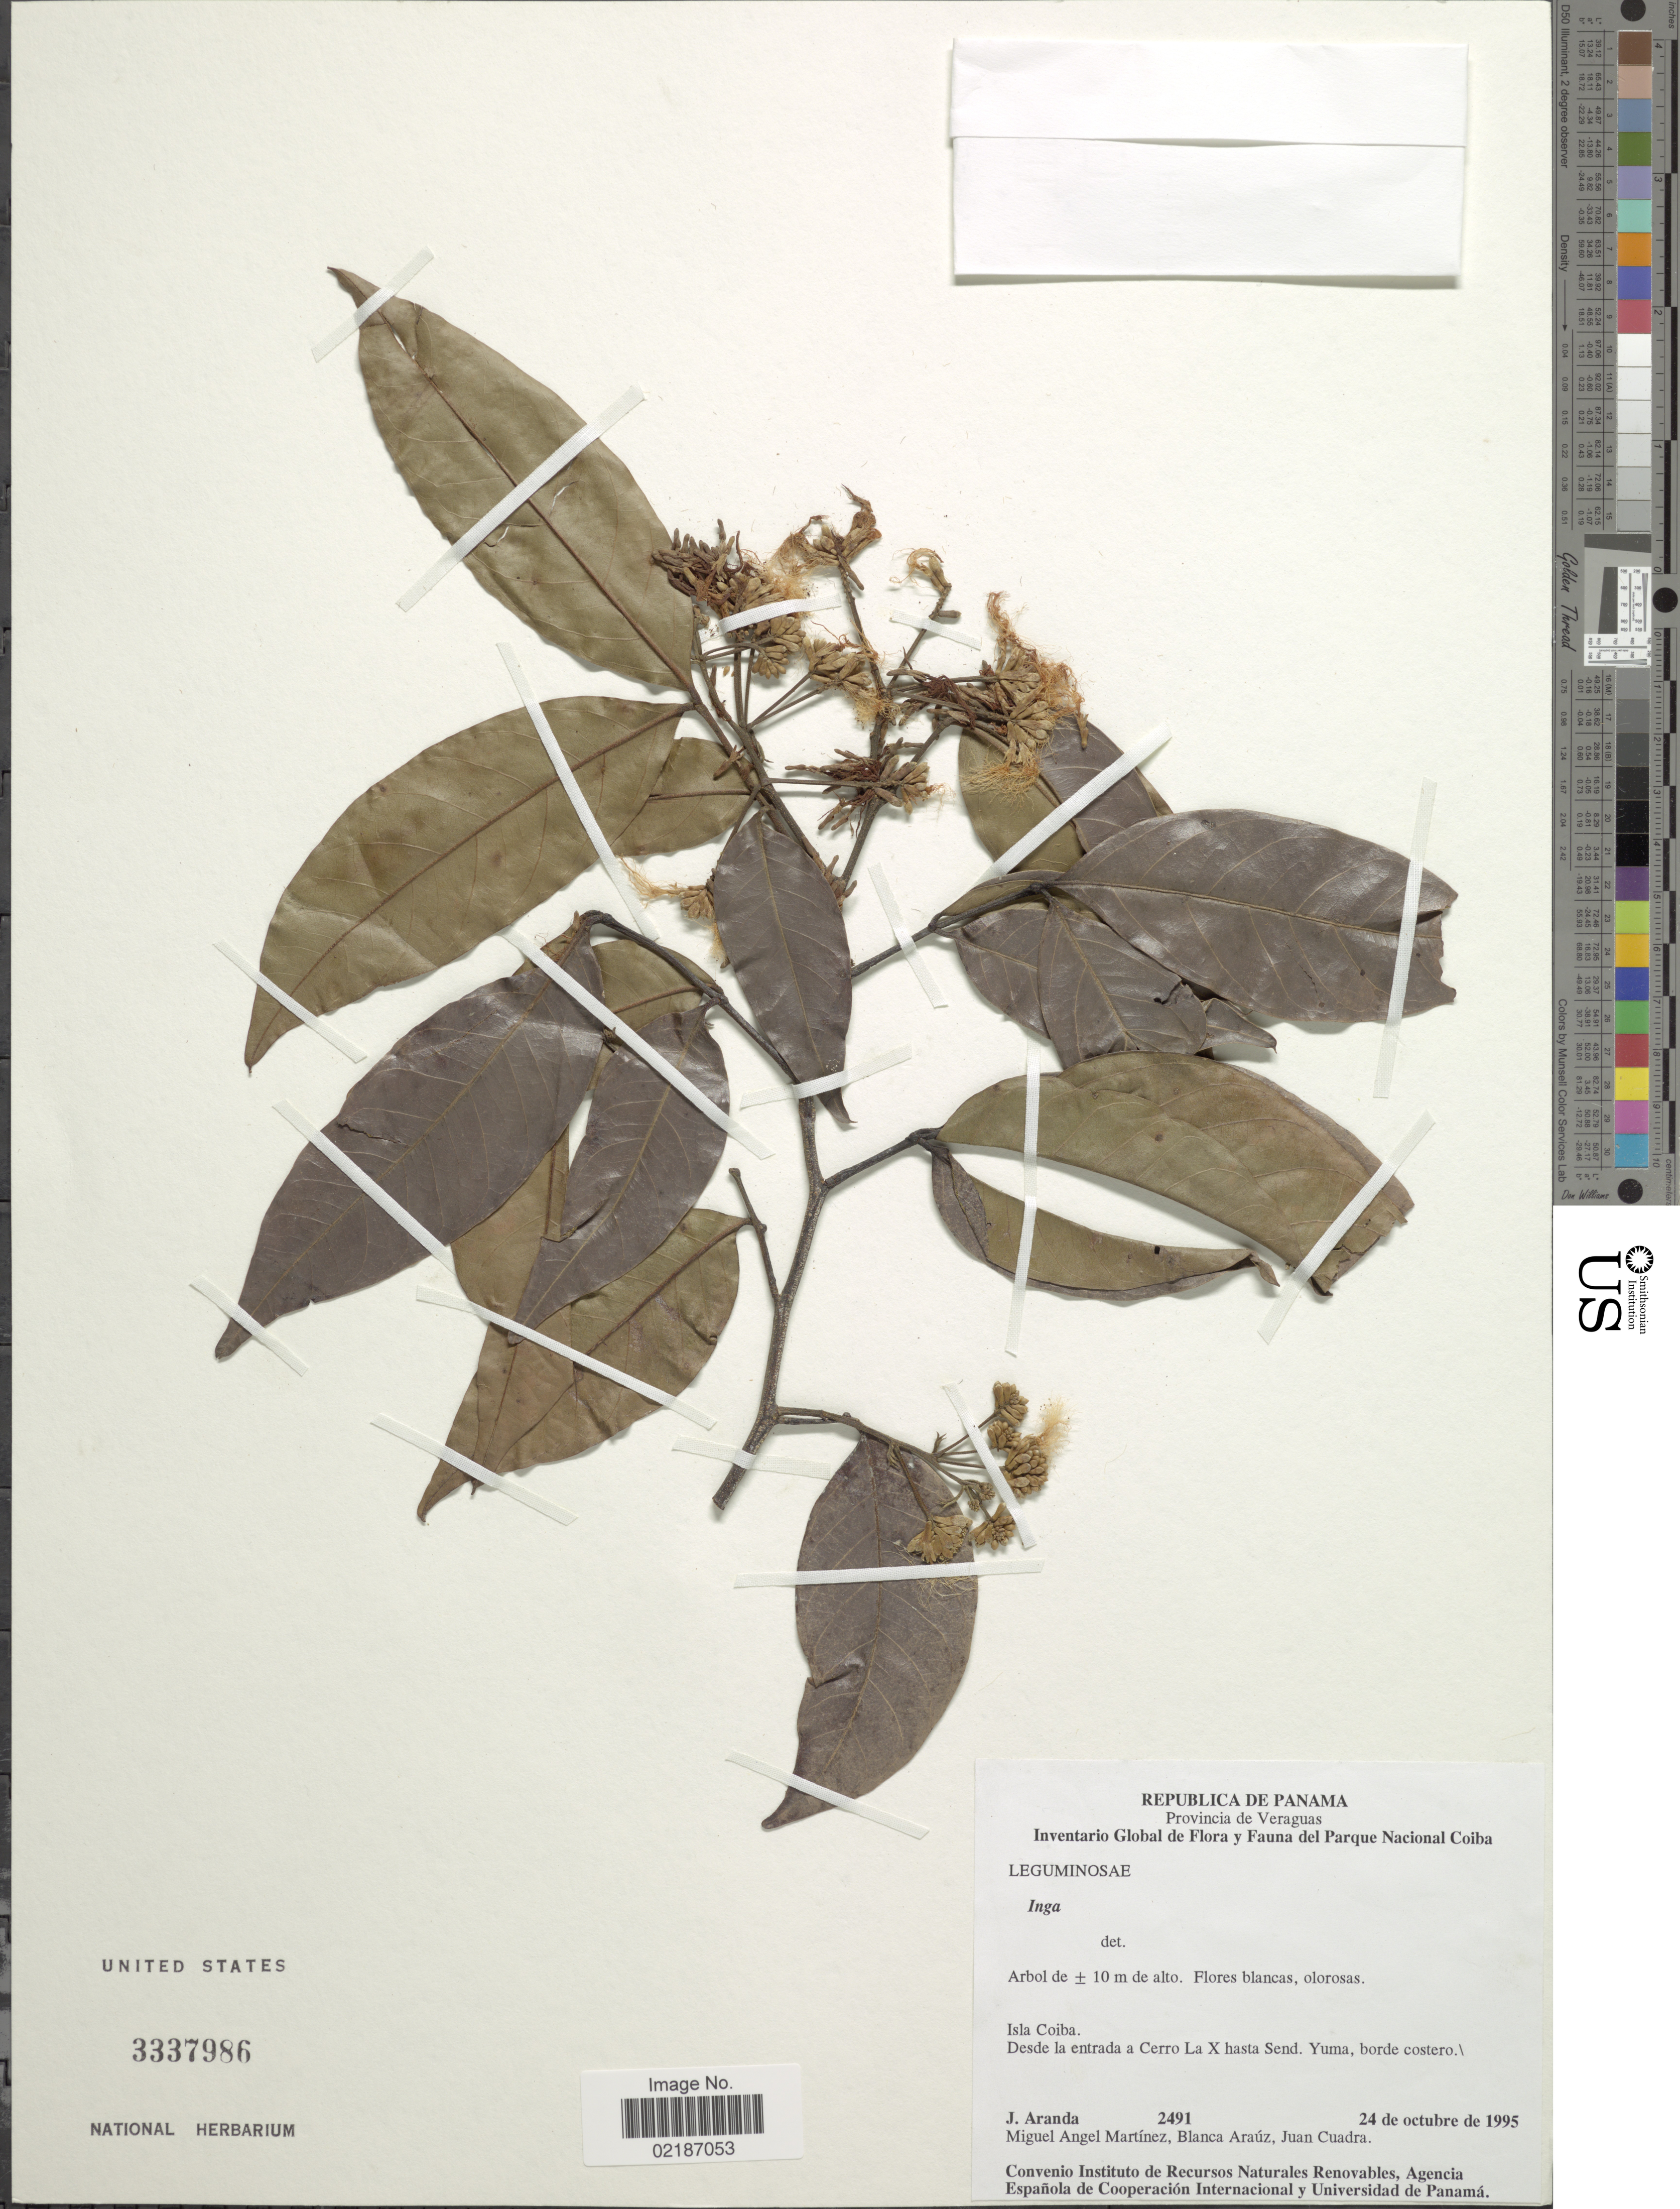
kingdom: Plantae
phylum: Tracheophyta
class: Magnoliopsida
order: Fabales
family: Fabaceae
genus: Inga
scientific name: Inga sp.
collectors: J. Aranda, M. Martínez, B. Araúz & J. Cuadra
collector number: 2491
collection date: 1995-10-24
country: Panama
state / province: Veraguas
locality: Fauna del Parque Nacional Coiba, Isla Coiba, desde la entrada a Cerro La [Foreign script] hasta Send. Yuma, borde costero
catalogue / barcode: US 3337986